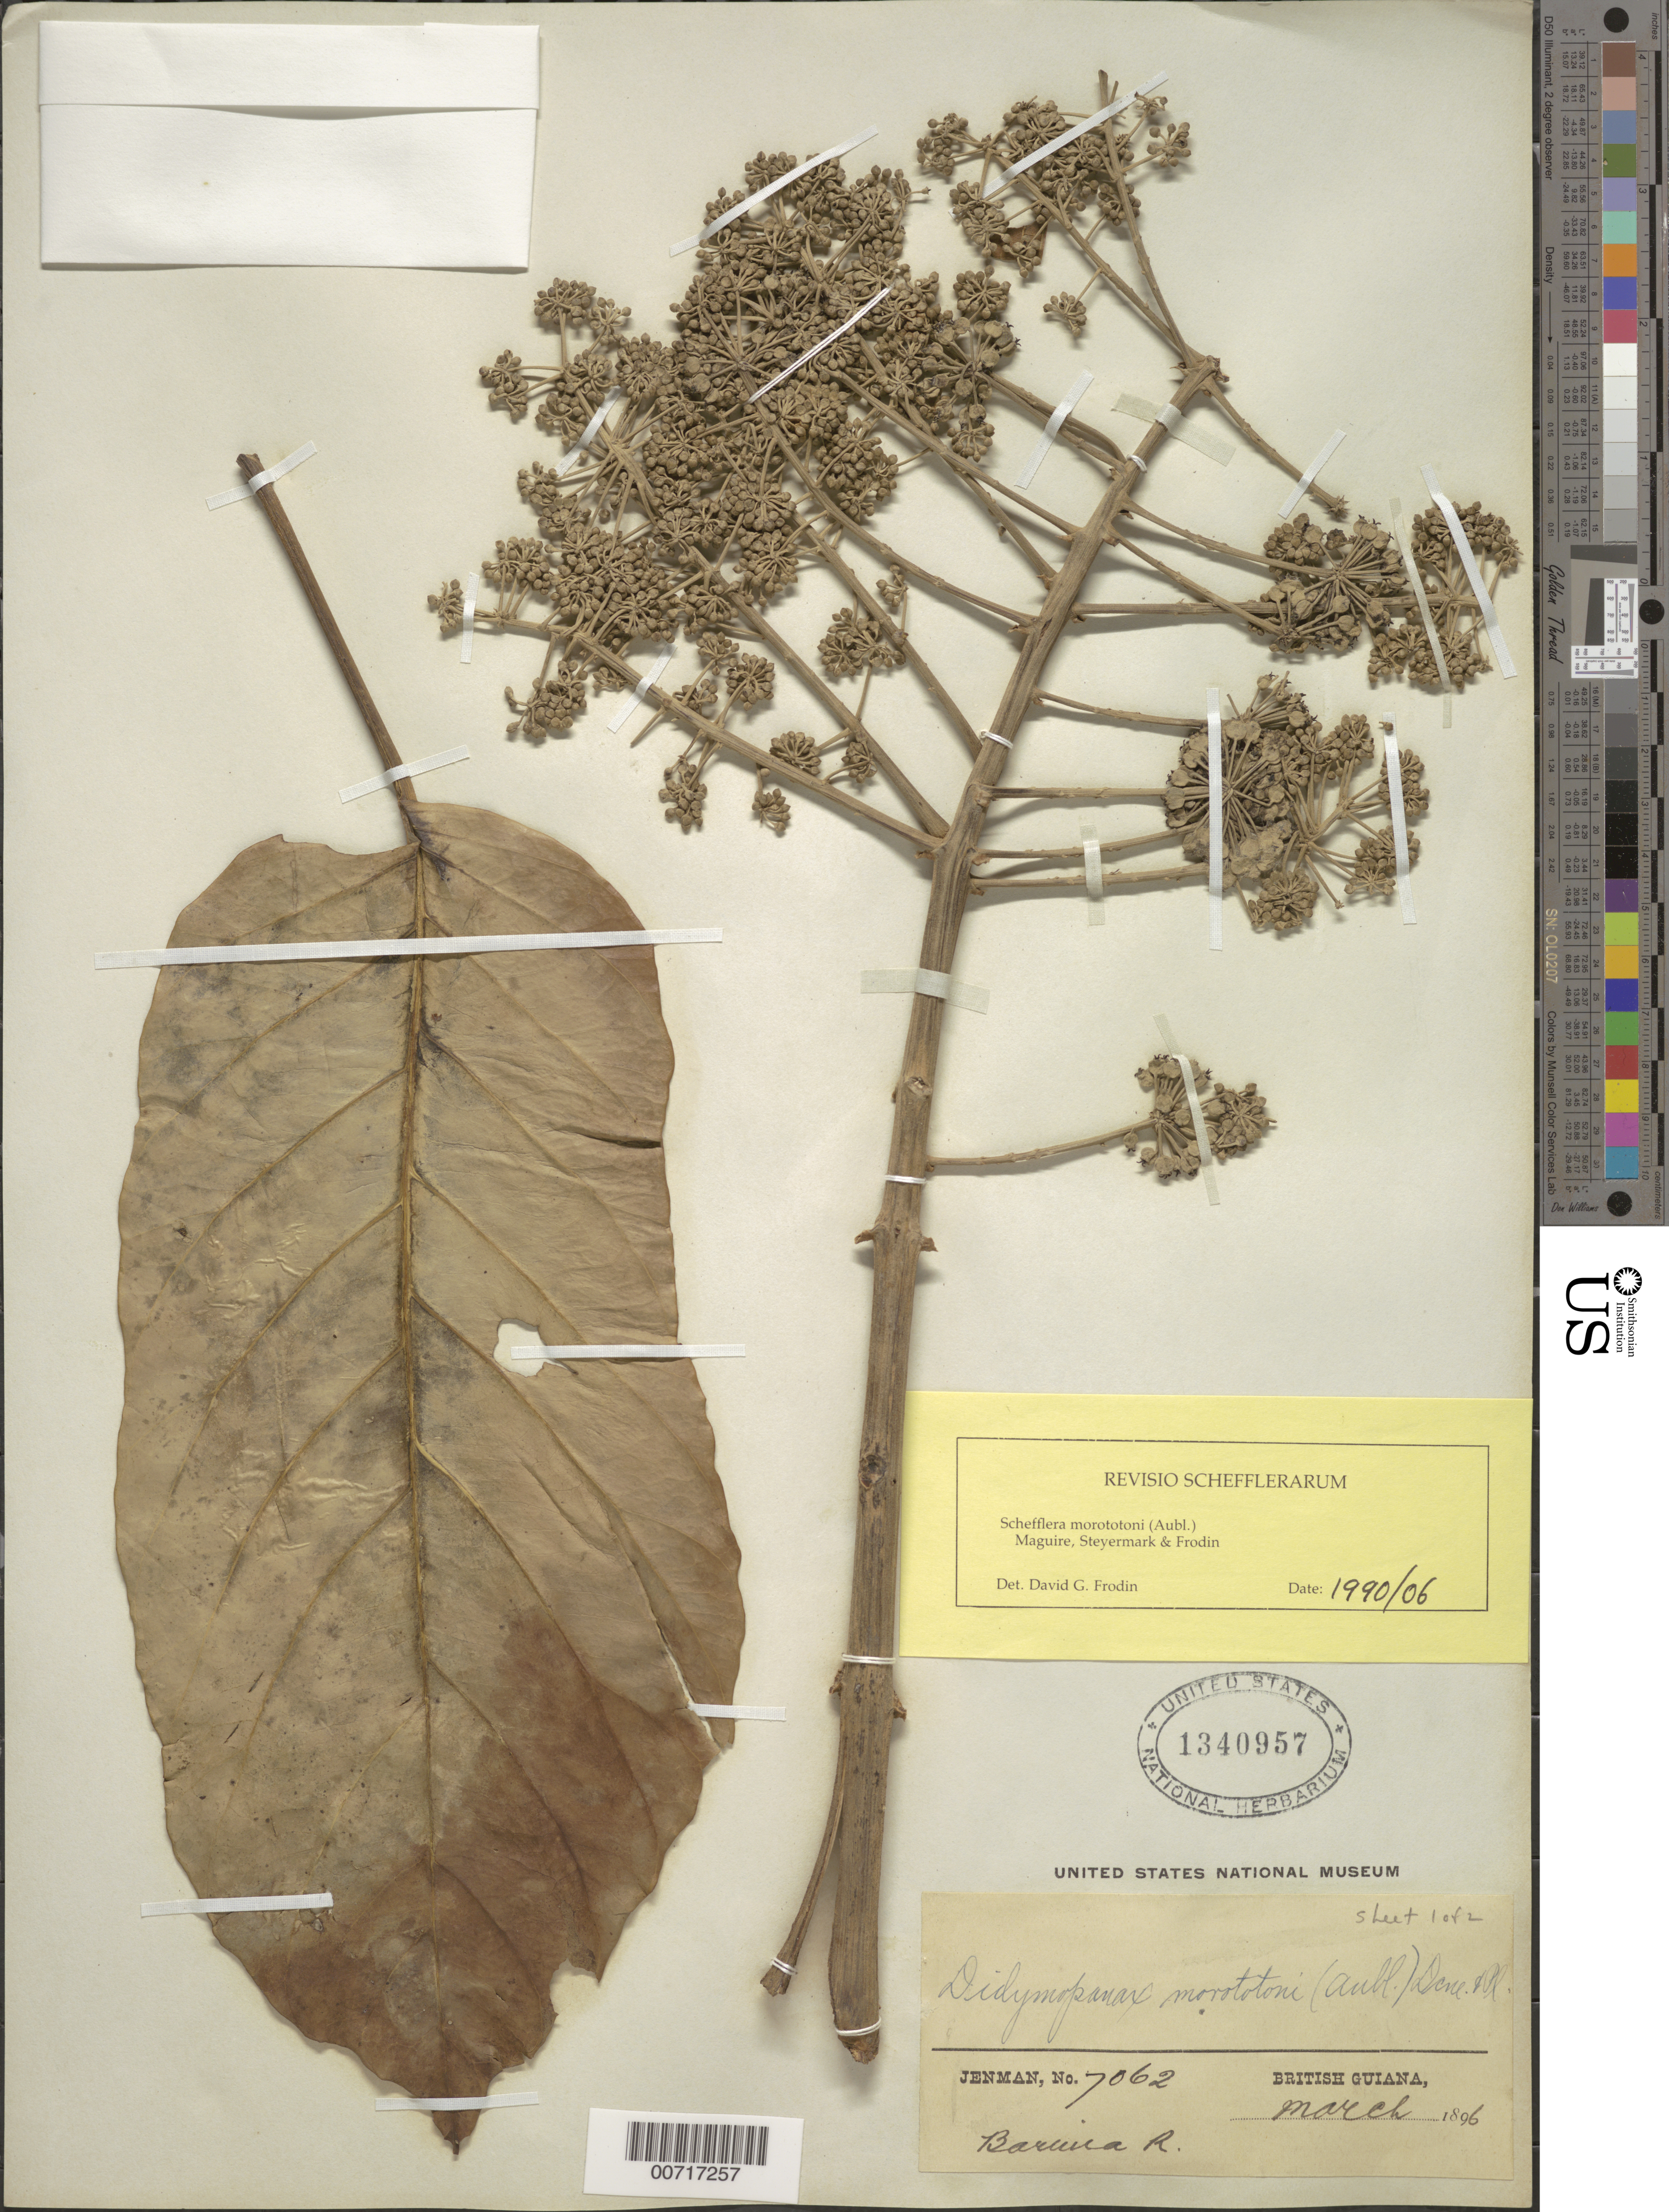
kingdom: Plantae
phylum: Tracheophyta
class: Magnoliopsida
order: Apiales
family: Araliaceae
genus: Schefflera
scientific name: Schefflera morototoni (Aubl.) Maguire, Steyerm. & Frodin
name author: (Aubl.) Maguire et al.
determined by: Frodin, D. G.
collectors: G. S. Jenman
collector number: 7062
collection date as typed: March 1896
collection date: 1896-03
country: Guyana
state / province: Barima-Waini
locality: Barima R.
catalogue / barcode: US 1340957